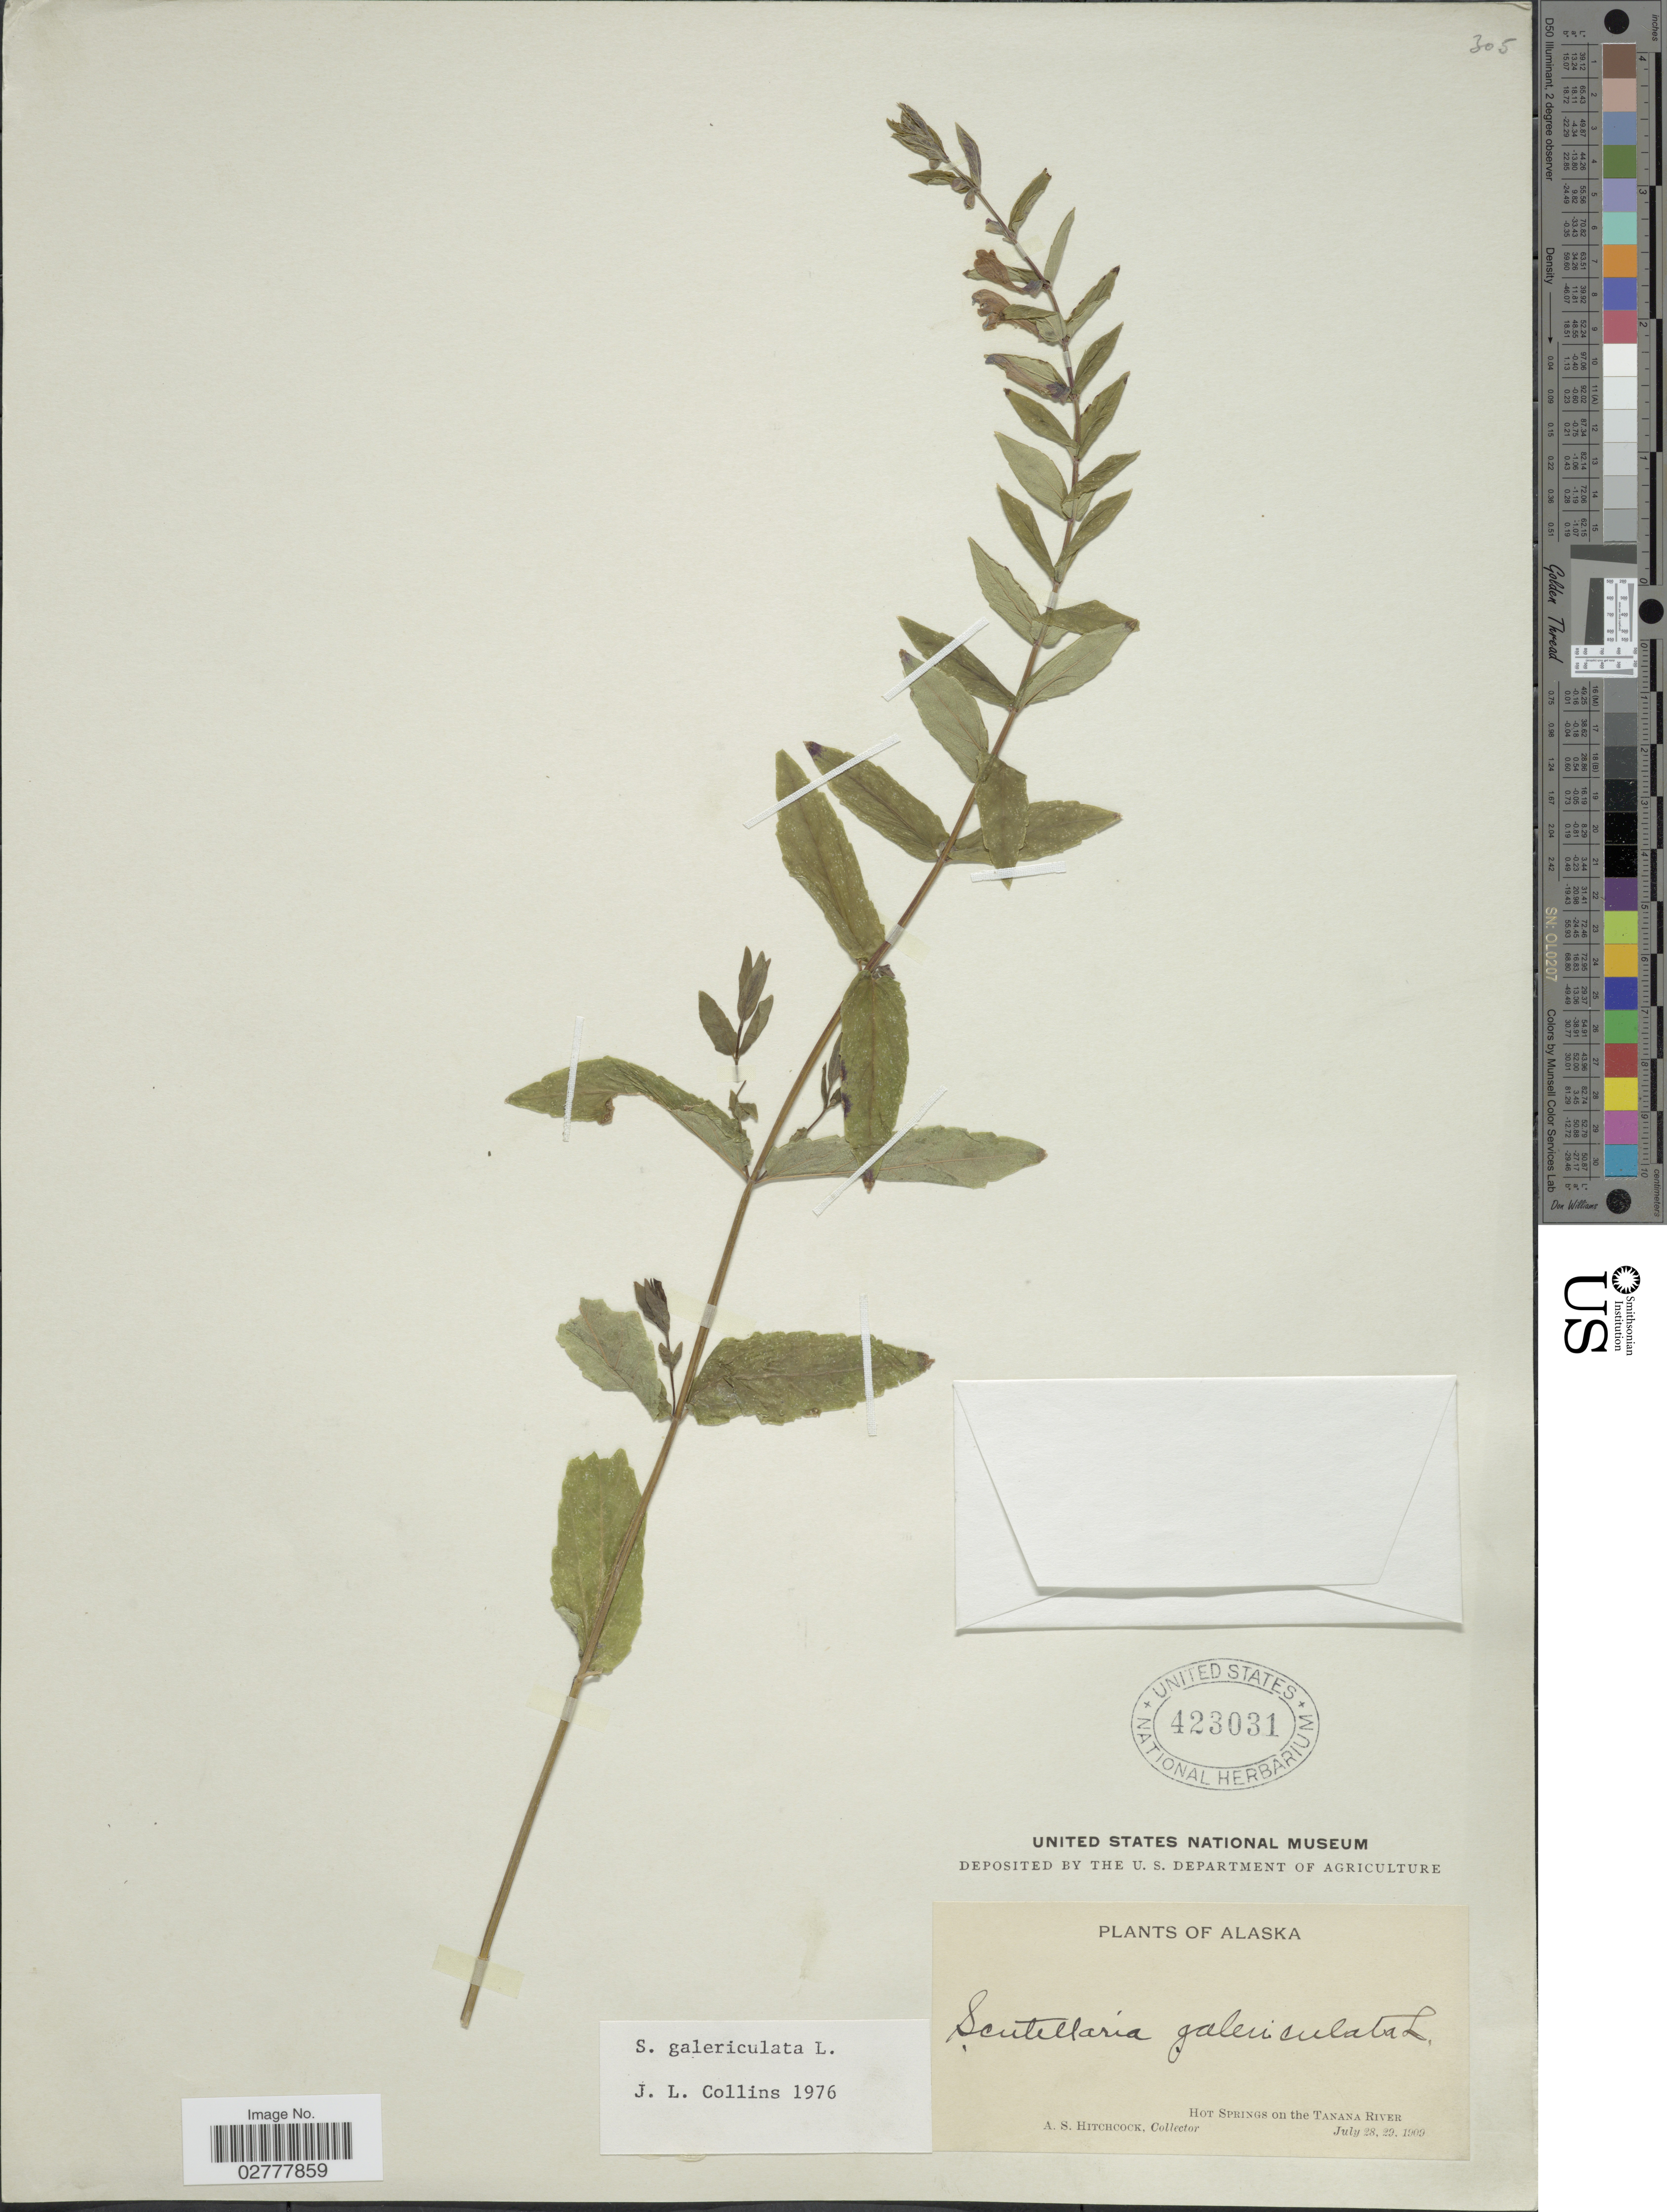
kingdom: Plantae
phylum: Tracheophyta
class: Magnoliopsida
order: Lamiales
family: Lamiaceae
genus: Scutellaria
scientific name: Scutellaria galericulata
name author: L.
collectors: A. S. Hitchcock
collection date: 1909-07-28/1909-07-29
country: United States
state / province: Alaska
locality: Hot Springs on the Tanana River.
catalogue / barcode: US 423031